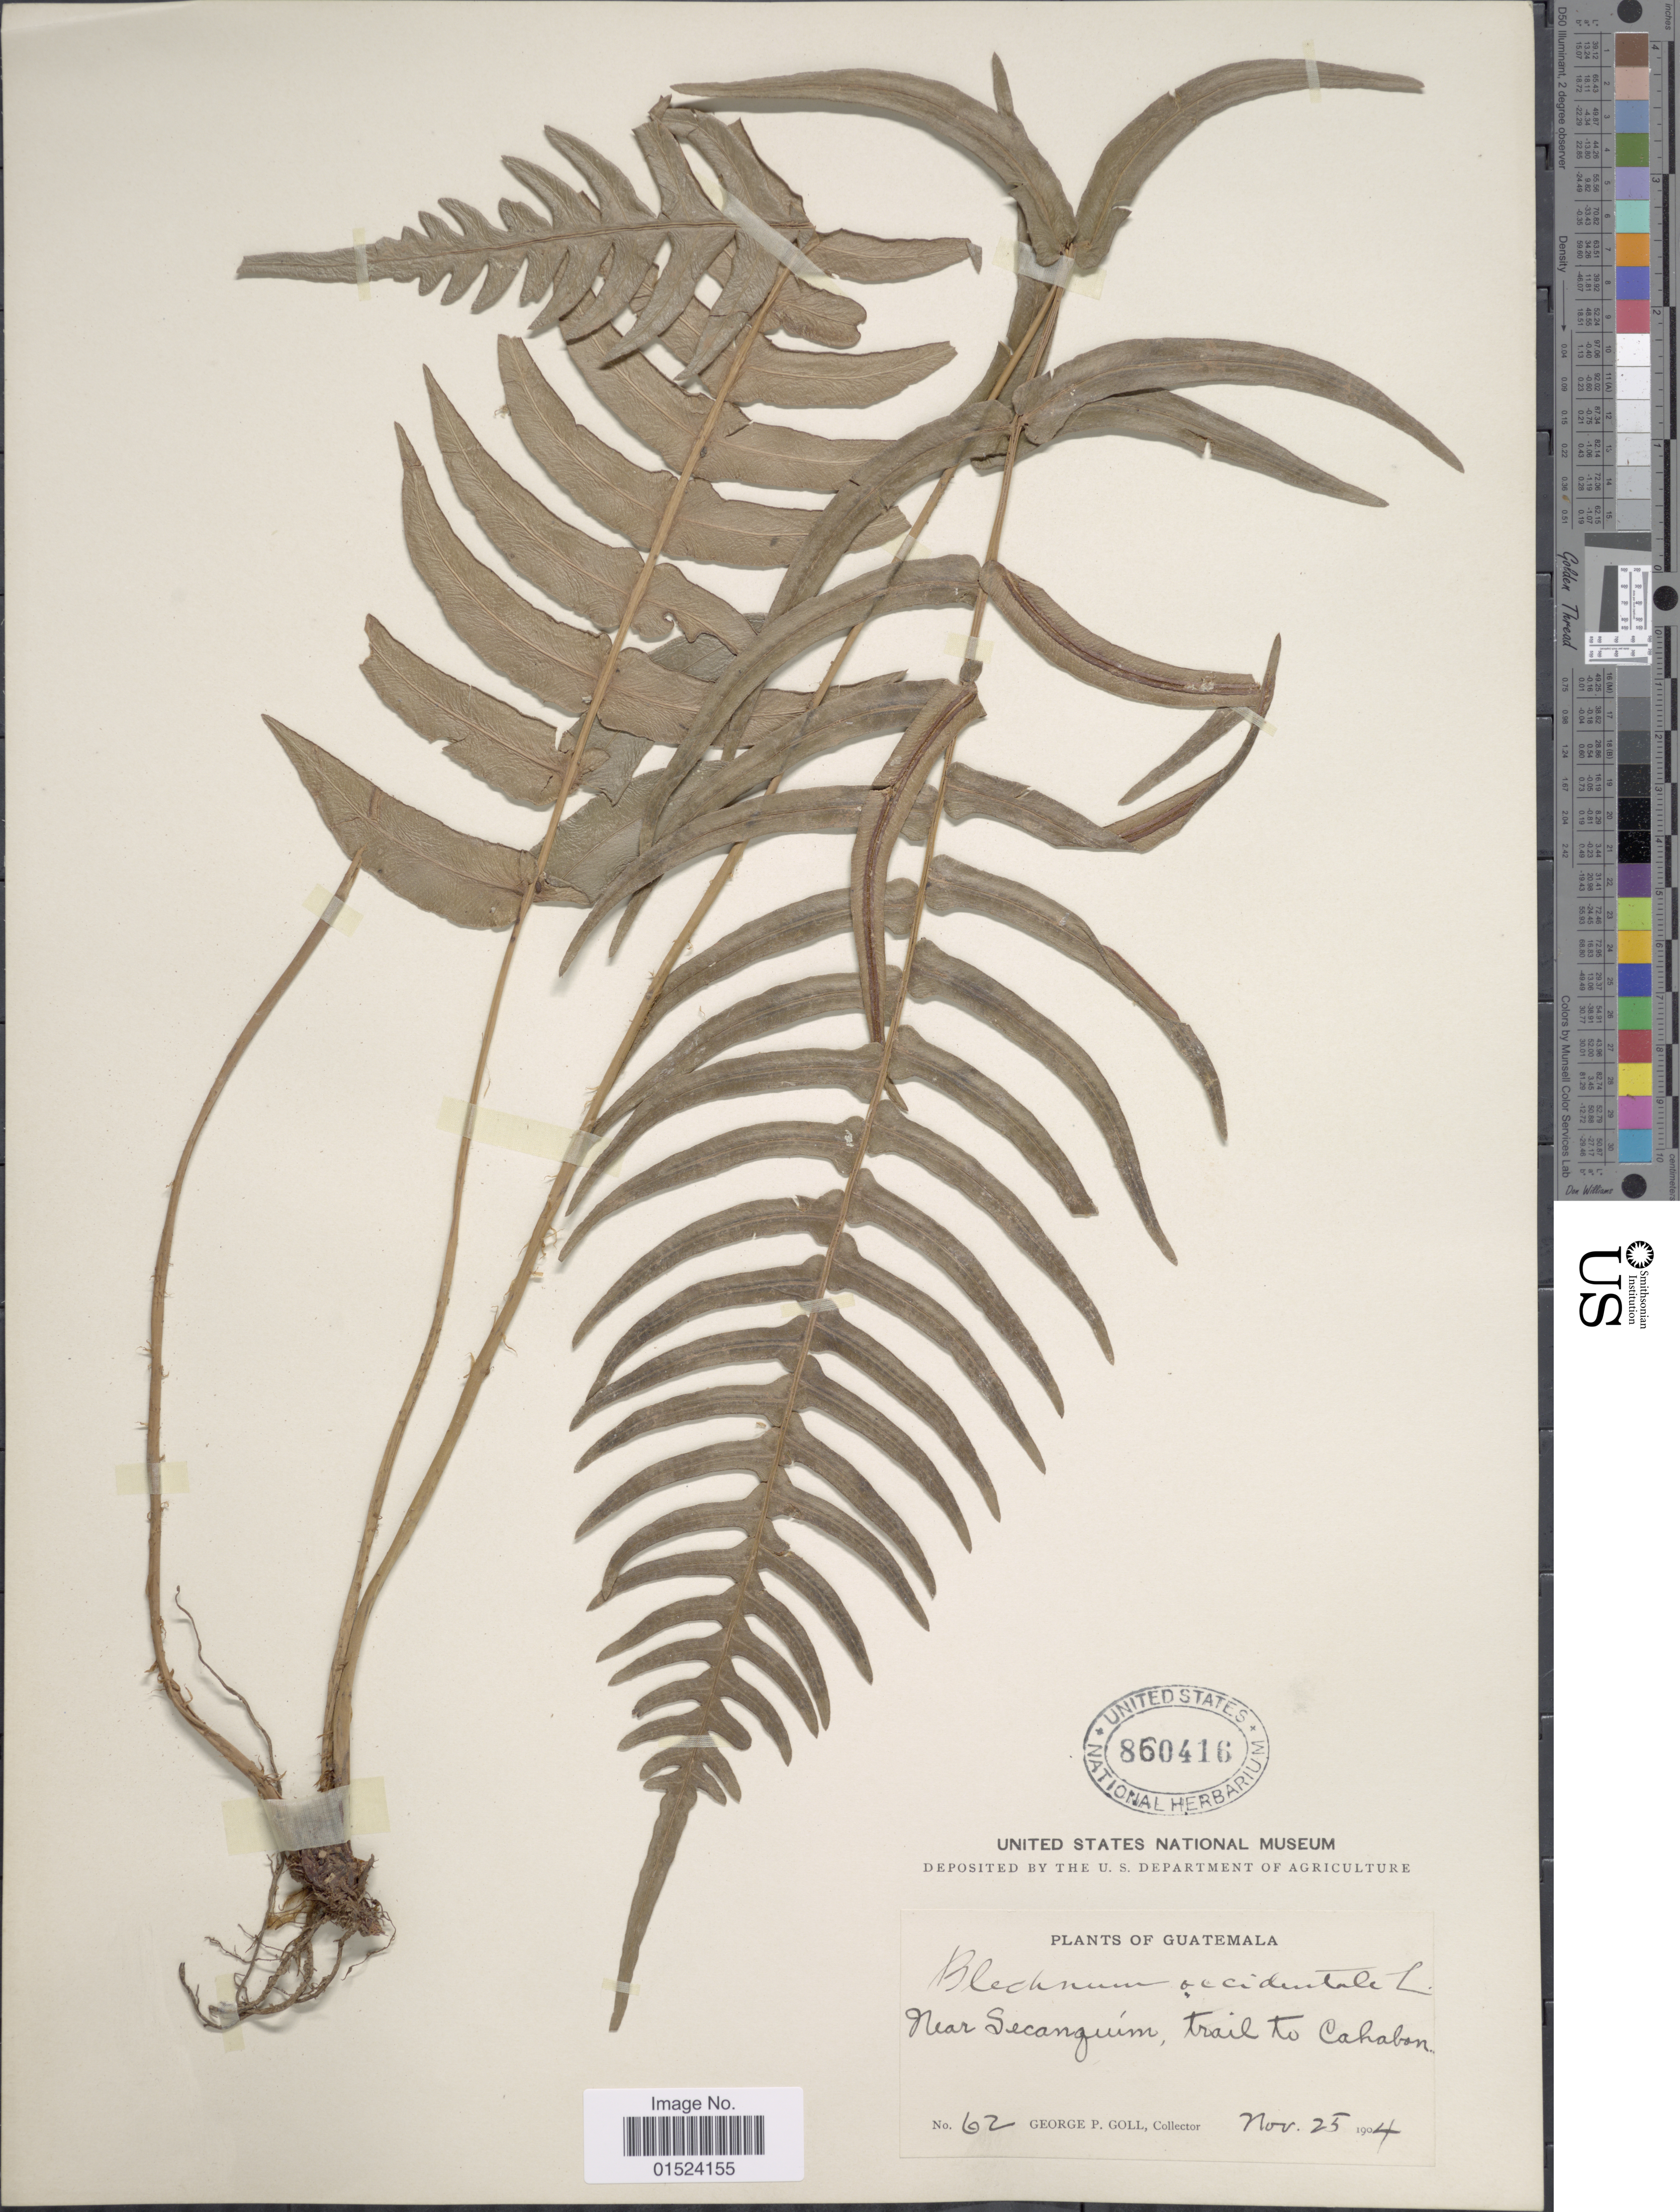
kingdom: Plantae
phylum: Tracheophyta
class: Polypodiopsida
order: Polypodiales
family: Blechnaceae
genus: Blechnum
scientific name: Blechnum occidentale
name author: L.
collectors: G. P. Goll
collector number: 62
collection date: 1904-11-25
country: Guatemala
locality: Near Secanguim, trail to Cahabon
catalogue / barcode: US 860416